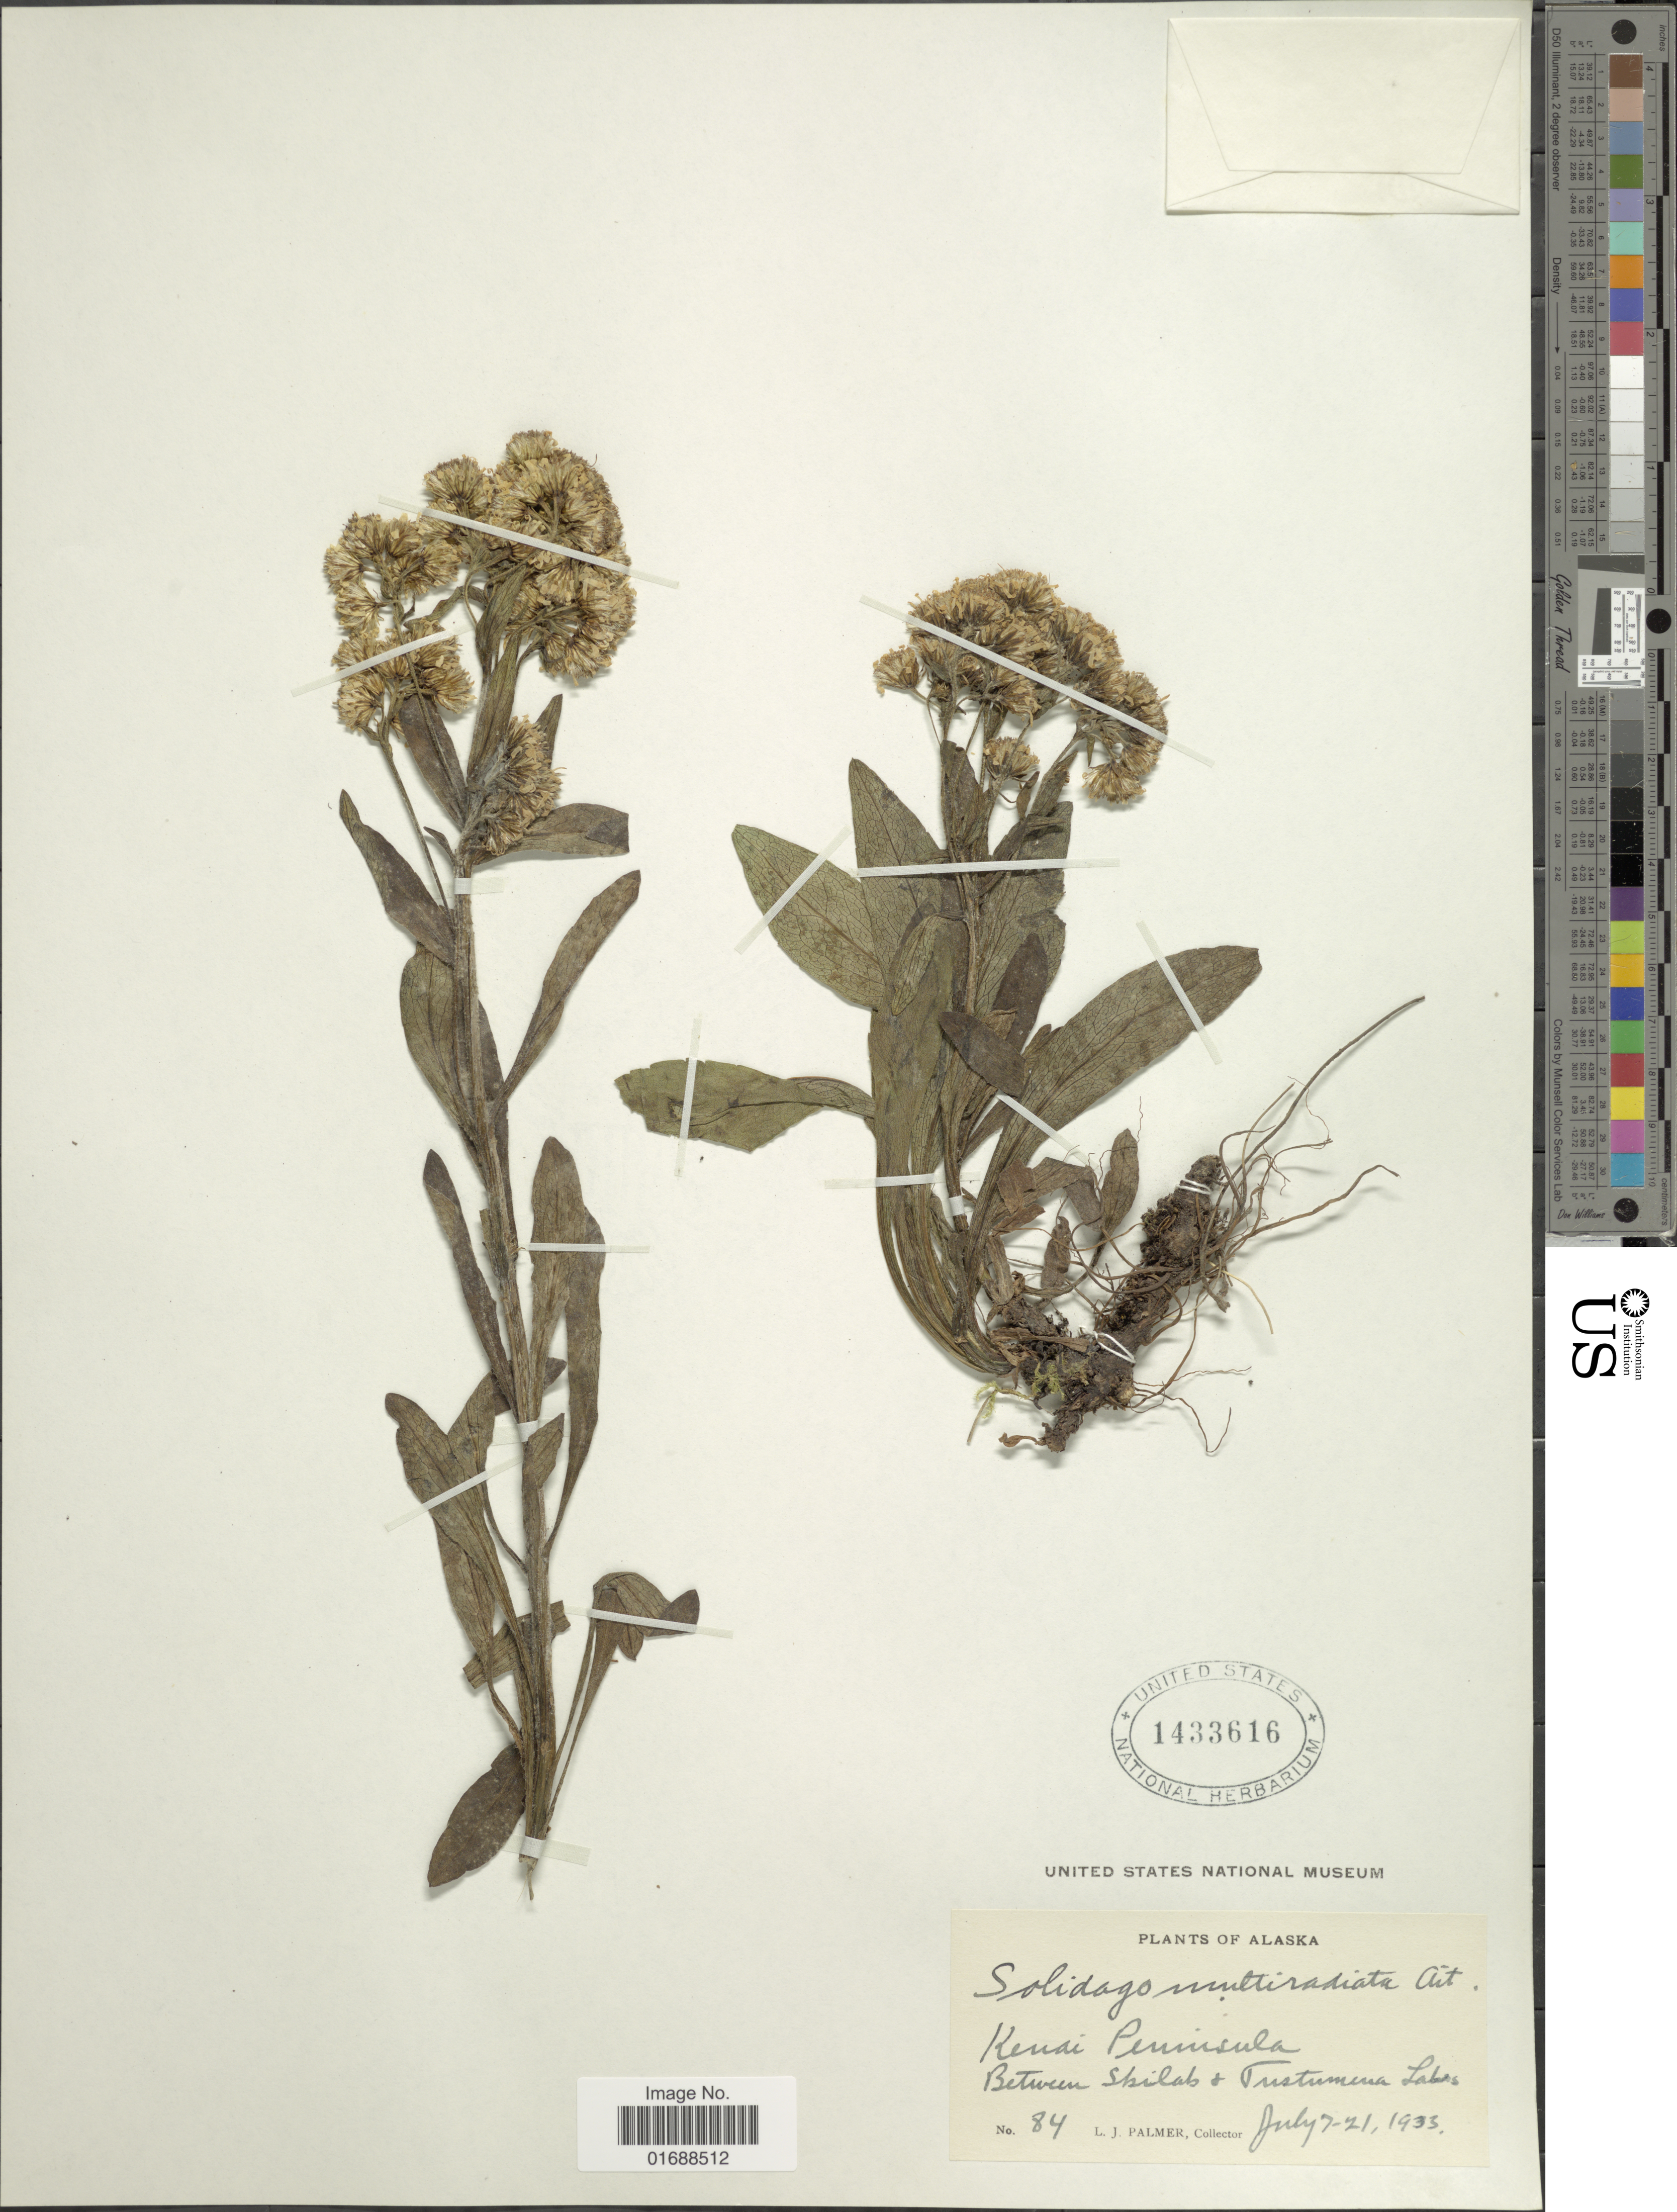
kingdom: Plantae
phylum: Tracheophyta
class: Magnoliopsida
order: Asterales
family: Asteraceae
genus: Solidago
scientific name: Solidago multiradiata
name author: Aiton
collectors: L. J. Palmer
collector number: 84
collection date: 1933-07-07/1933-07-21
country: United States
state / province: Alaska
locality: Kenai Peninsula, Between Shilals + Tustumena Lakes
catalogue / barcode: US 1433616